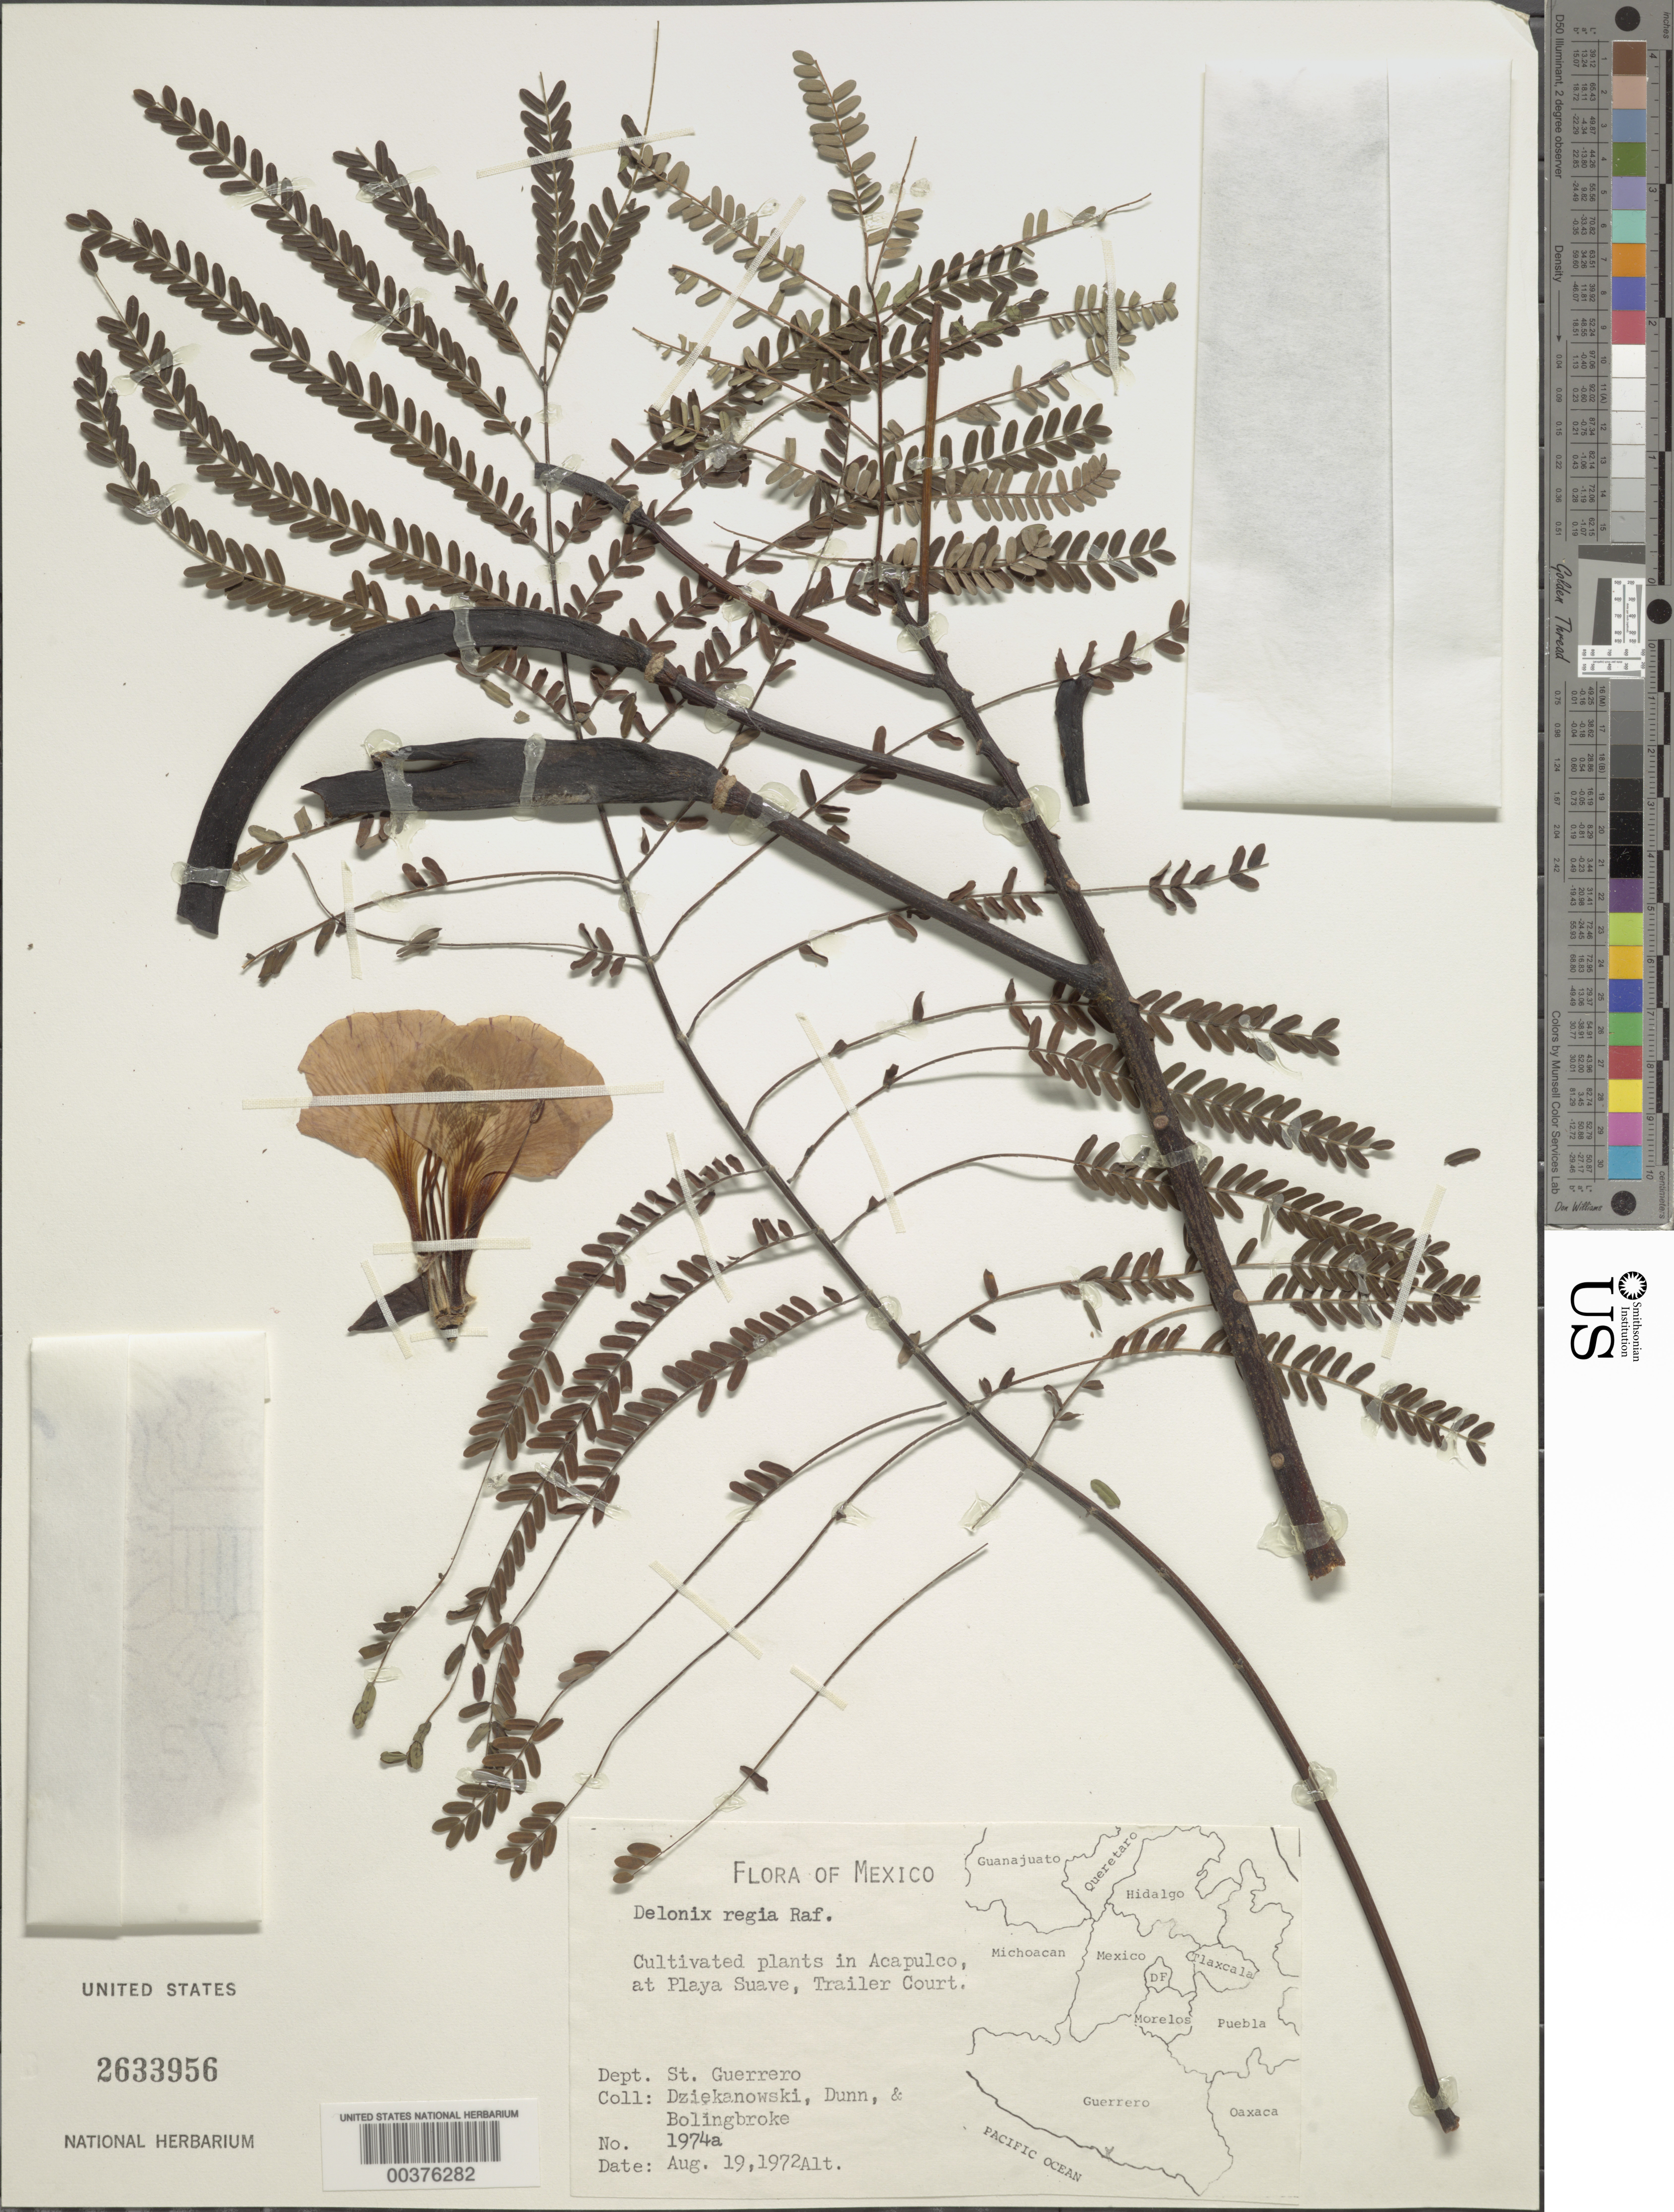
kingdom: Plantae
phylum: Tracheophyta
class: Magnoliopsida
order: Fabales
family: Fabaceae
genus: Delonix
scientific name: Delonix regia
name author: (Bojer ex Hook.) Raf.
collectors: J. N. Rose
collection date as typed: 11 Sep 1920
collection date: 1920-09-11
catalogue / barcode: US 2633956